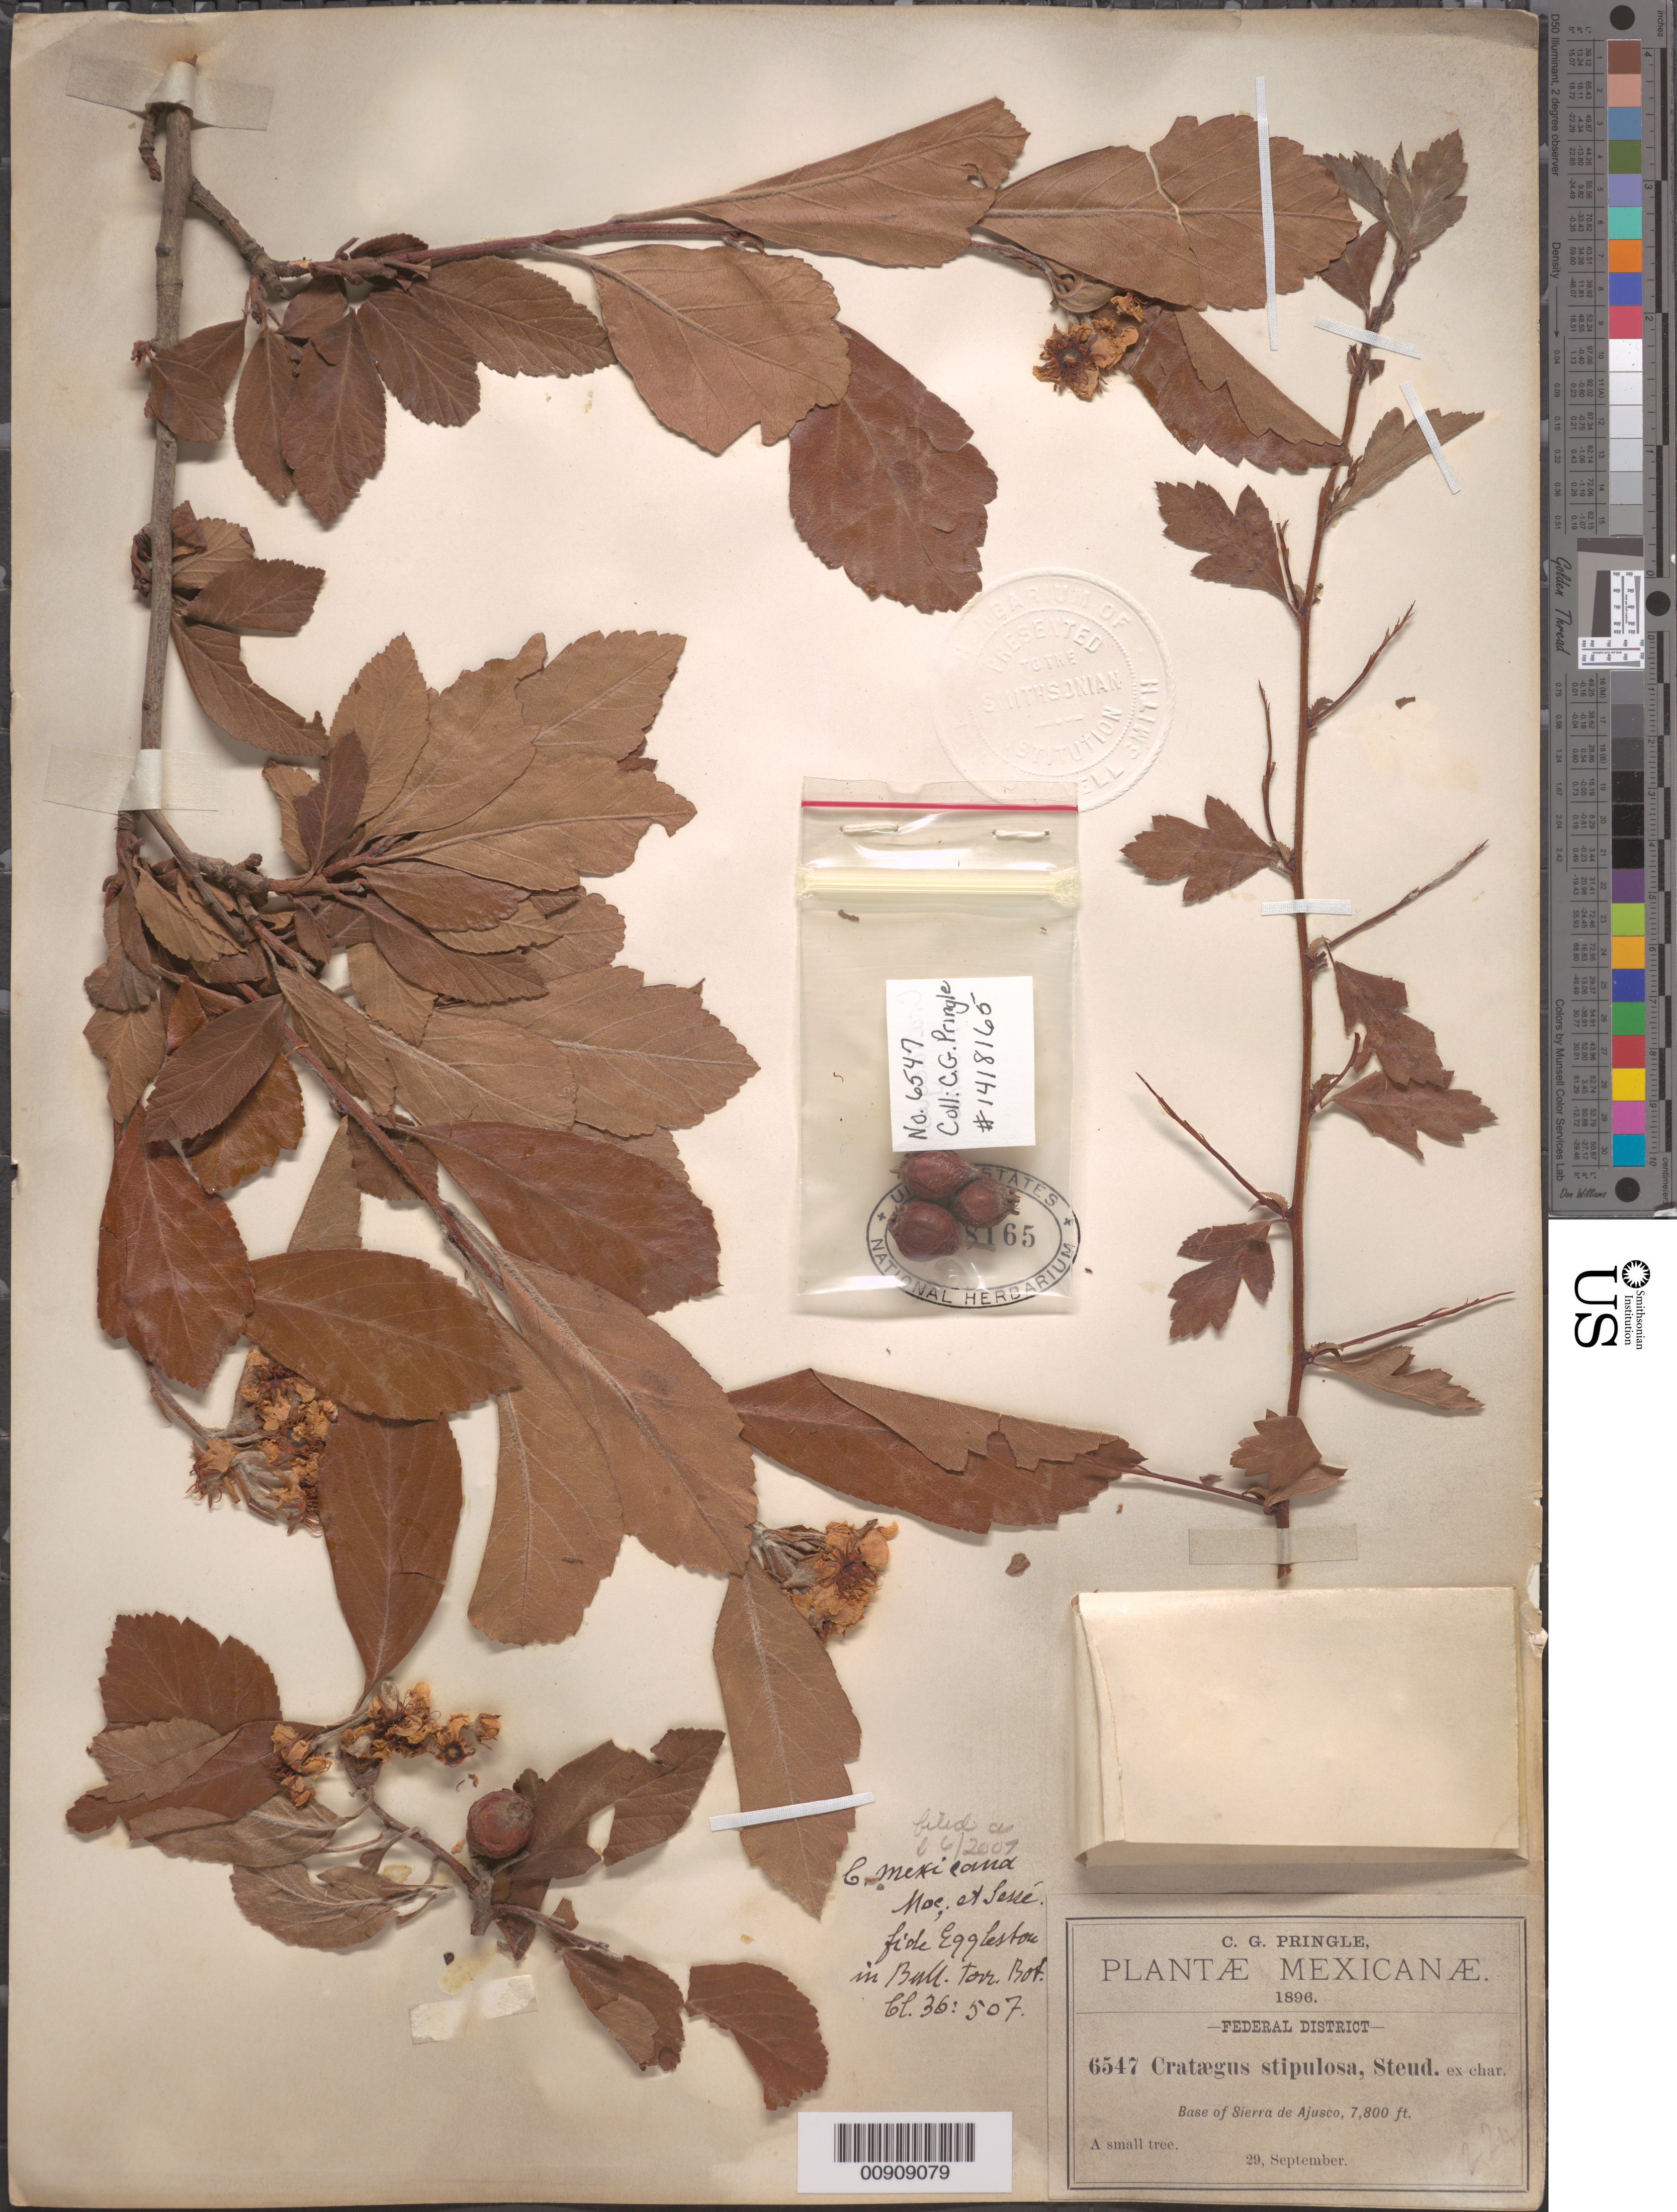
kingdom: Plantae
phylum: Tracheophyta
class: Magnoliopsida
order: Rosales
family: Rosaceae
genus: Crataegus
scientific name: Crataegus mexicana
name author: Moc. & Sessé ex DC.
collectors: C. G. Pringle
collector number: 6547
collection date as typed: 29 Sep 1896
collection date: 1896-09-29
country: Mexico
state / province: Distrito Federal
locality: Base of Sierra de Ajusco, Federal District.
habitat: Base of Sierra.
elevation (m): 2377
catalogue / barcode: US 1418165